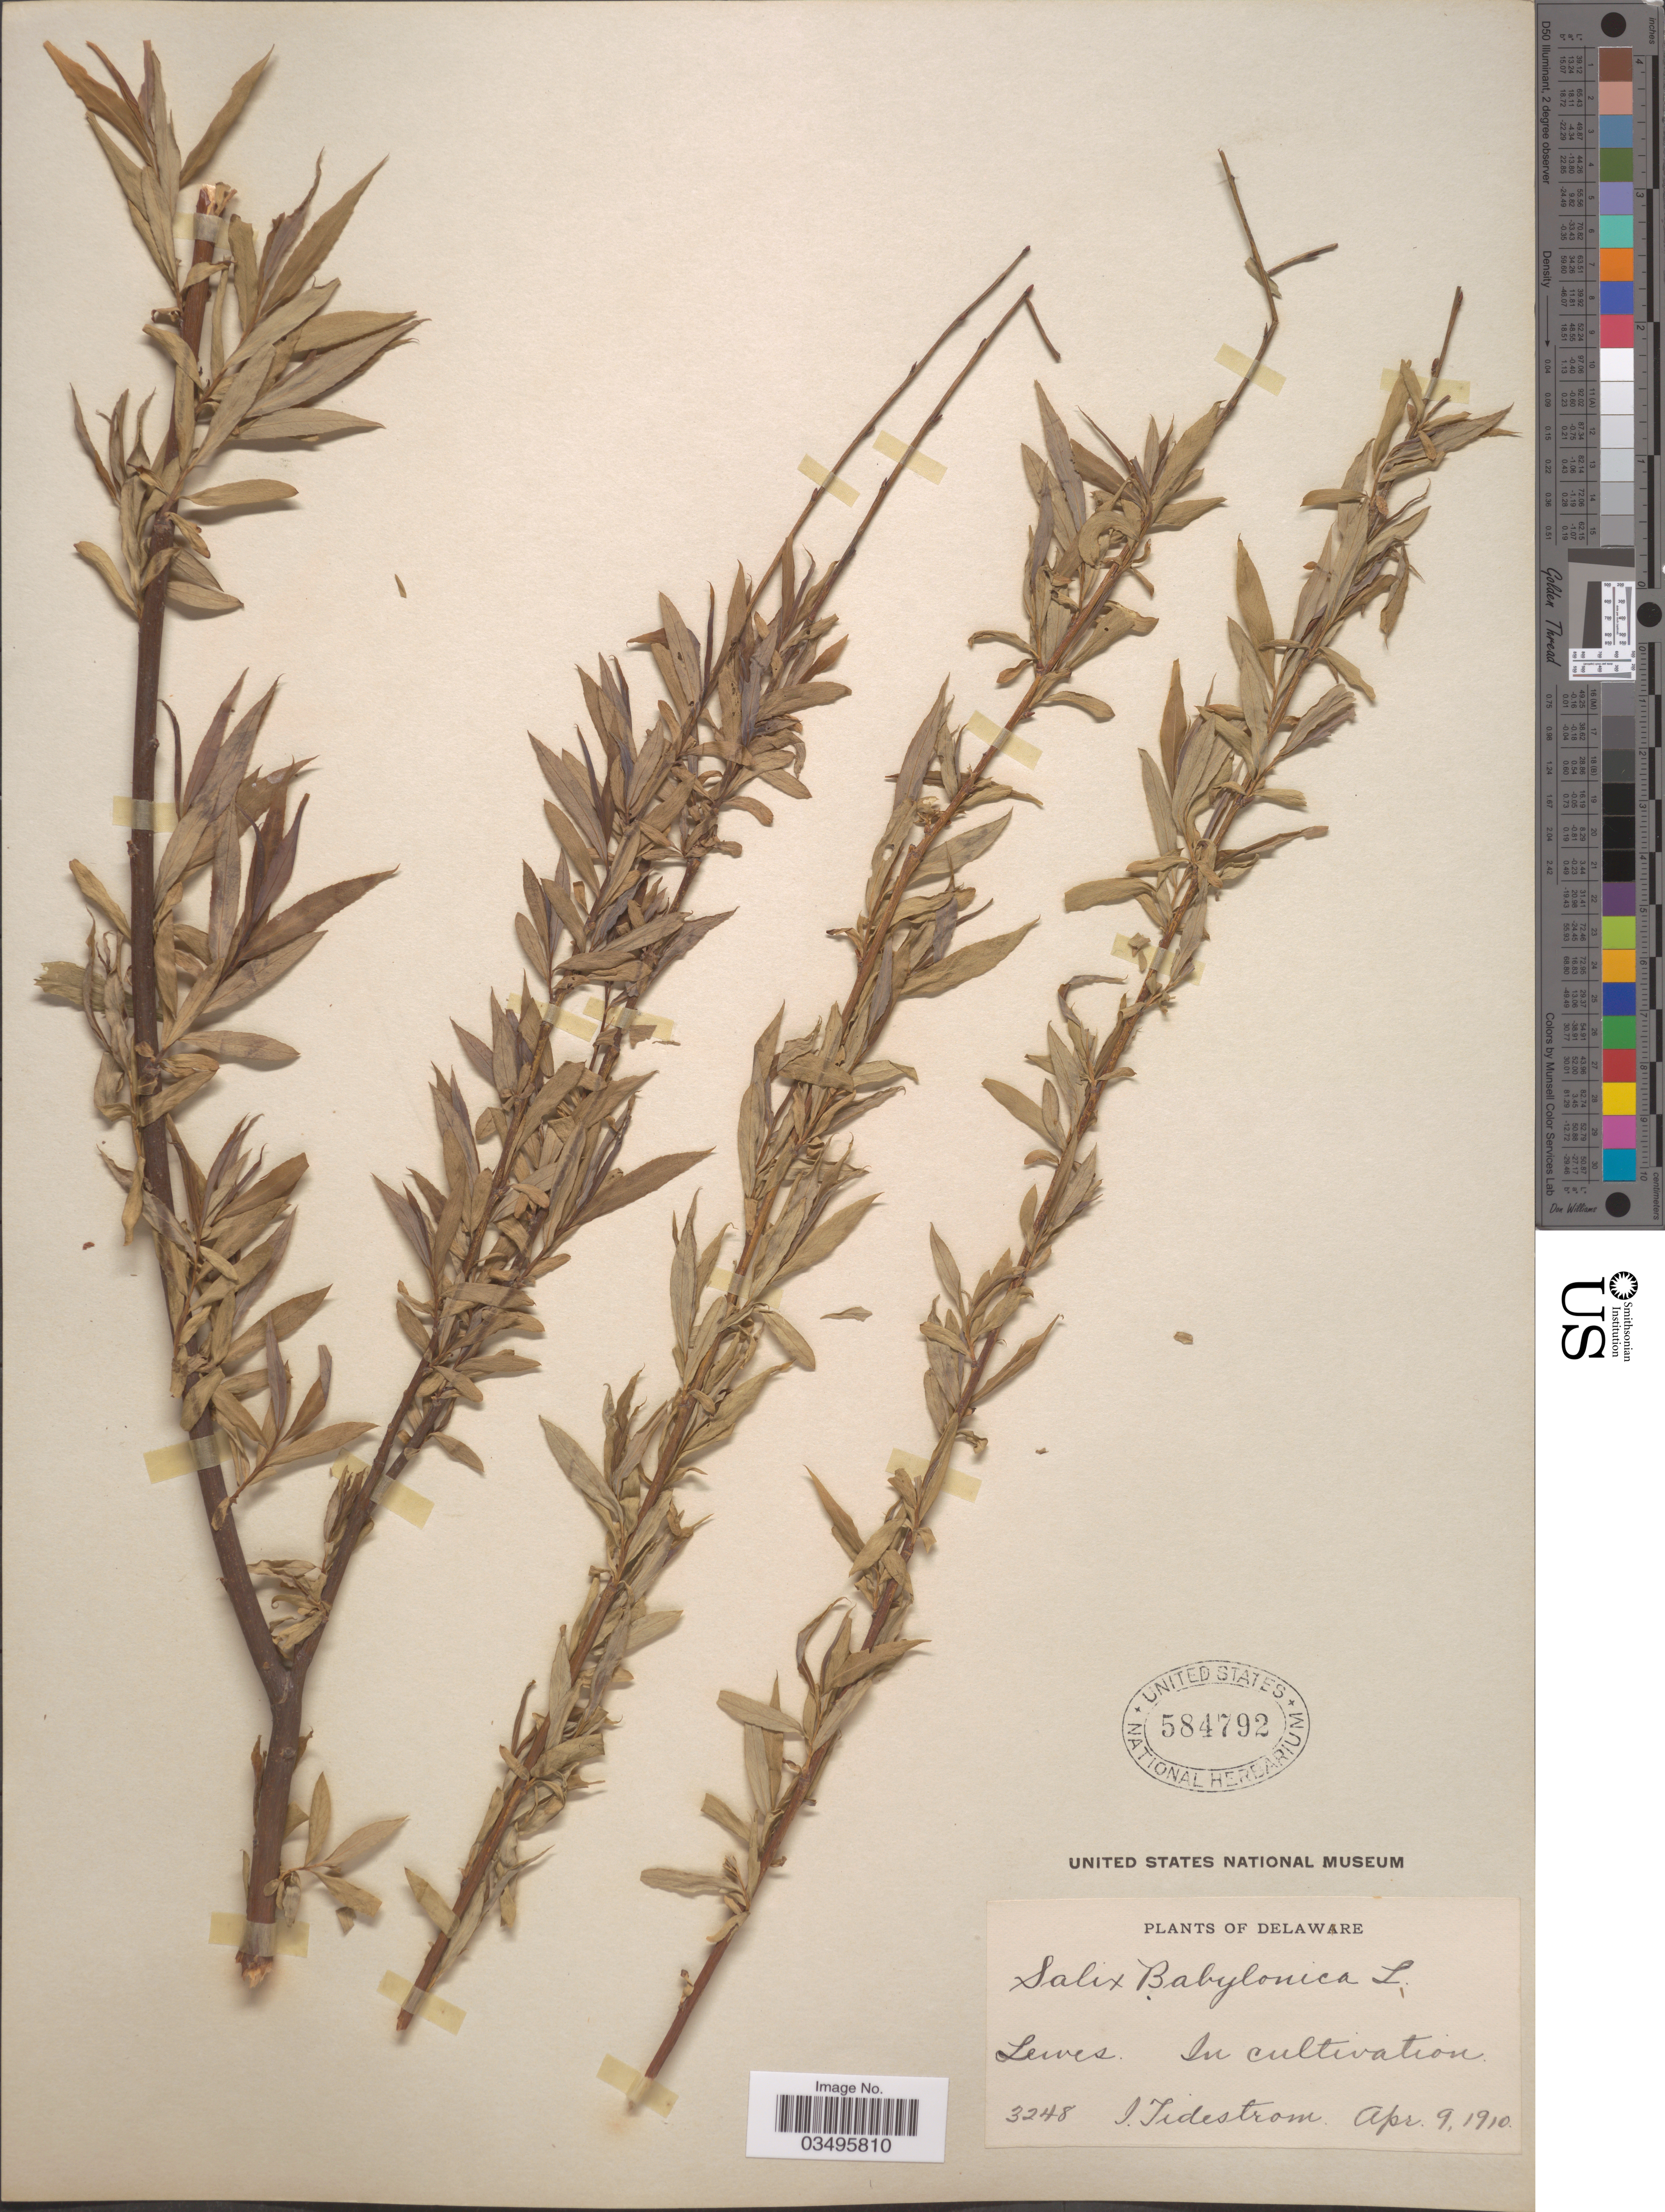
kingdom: Plantae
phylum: Tracheophyta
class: Magnoliopsida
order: Malpighiales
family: Salicaceae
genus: Salix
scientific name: Salix babylonica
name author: L.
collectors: I. F. Tidestrom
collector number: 3248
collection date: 1910-04-09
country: United States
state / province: Delaware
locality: Lewes.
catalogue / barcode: US 584792